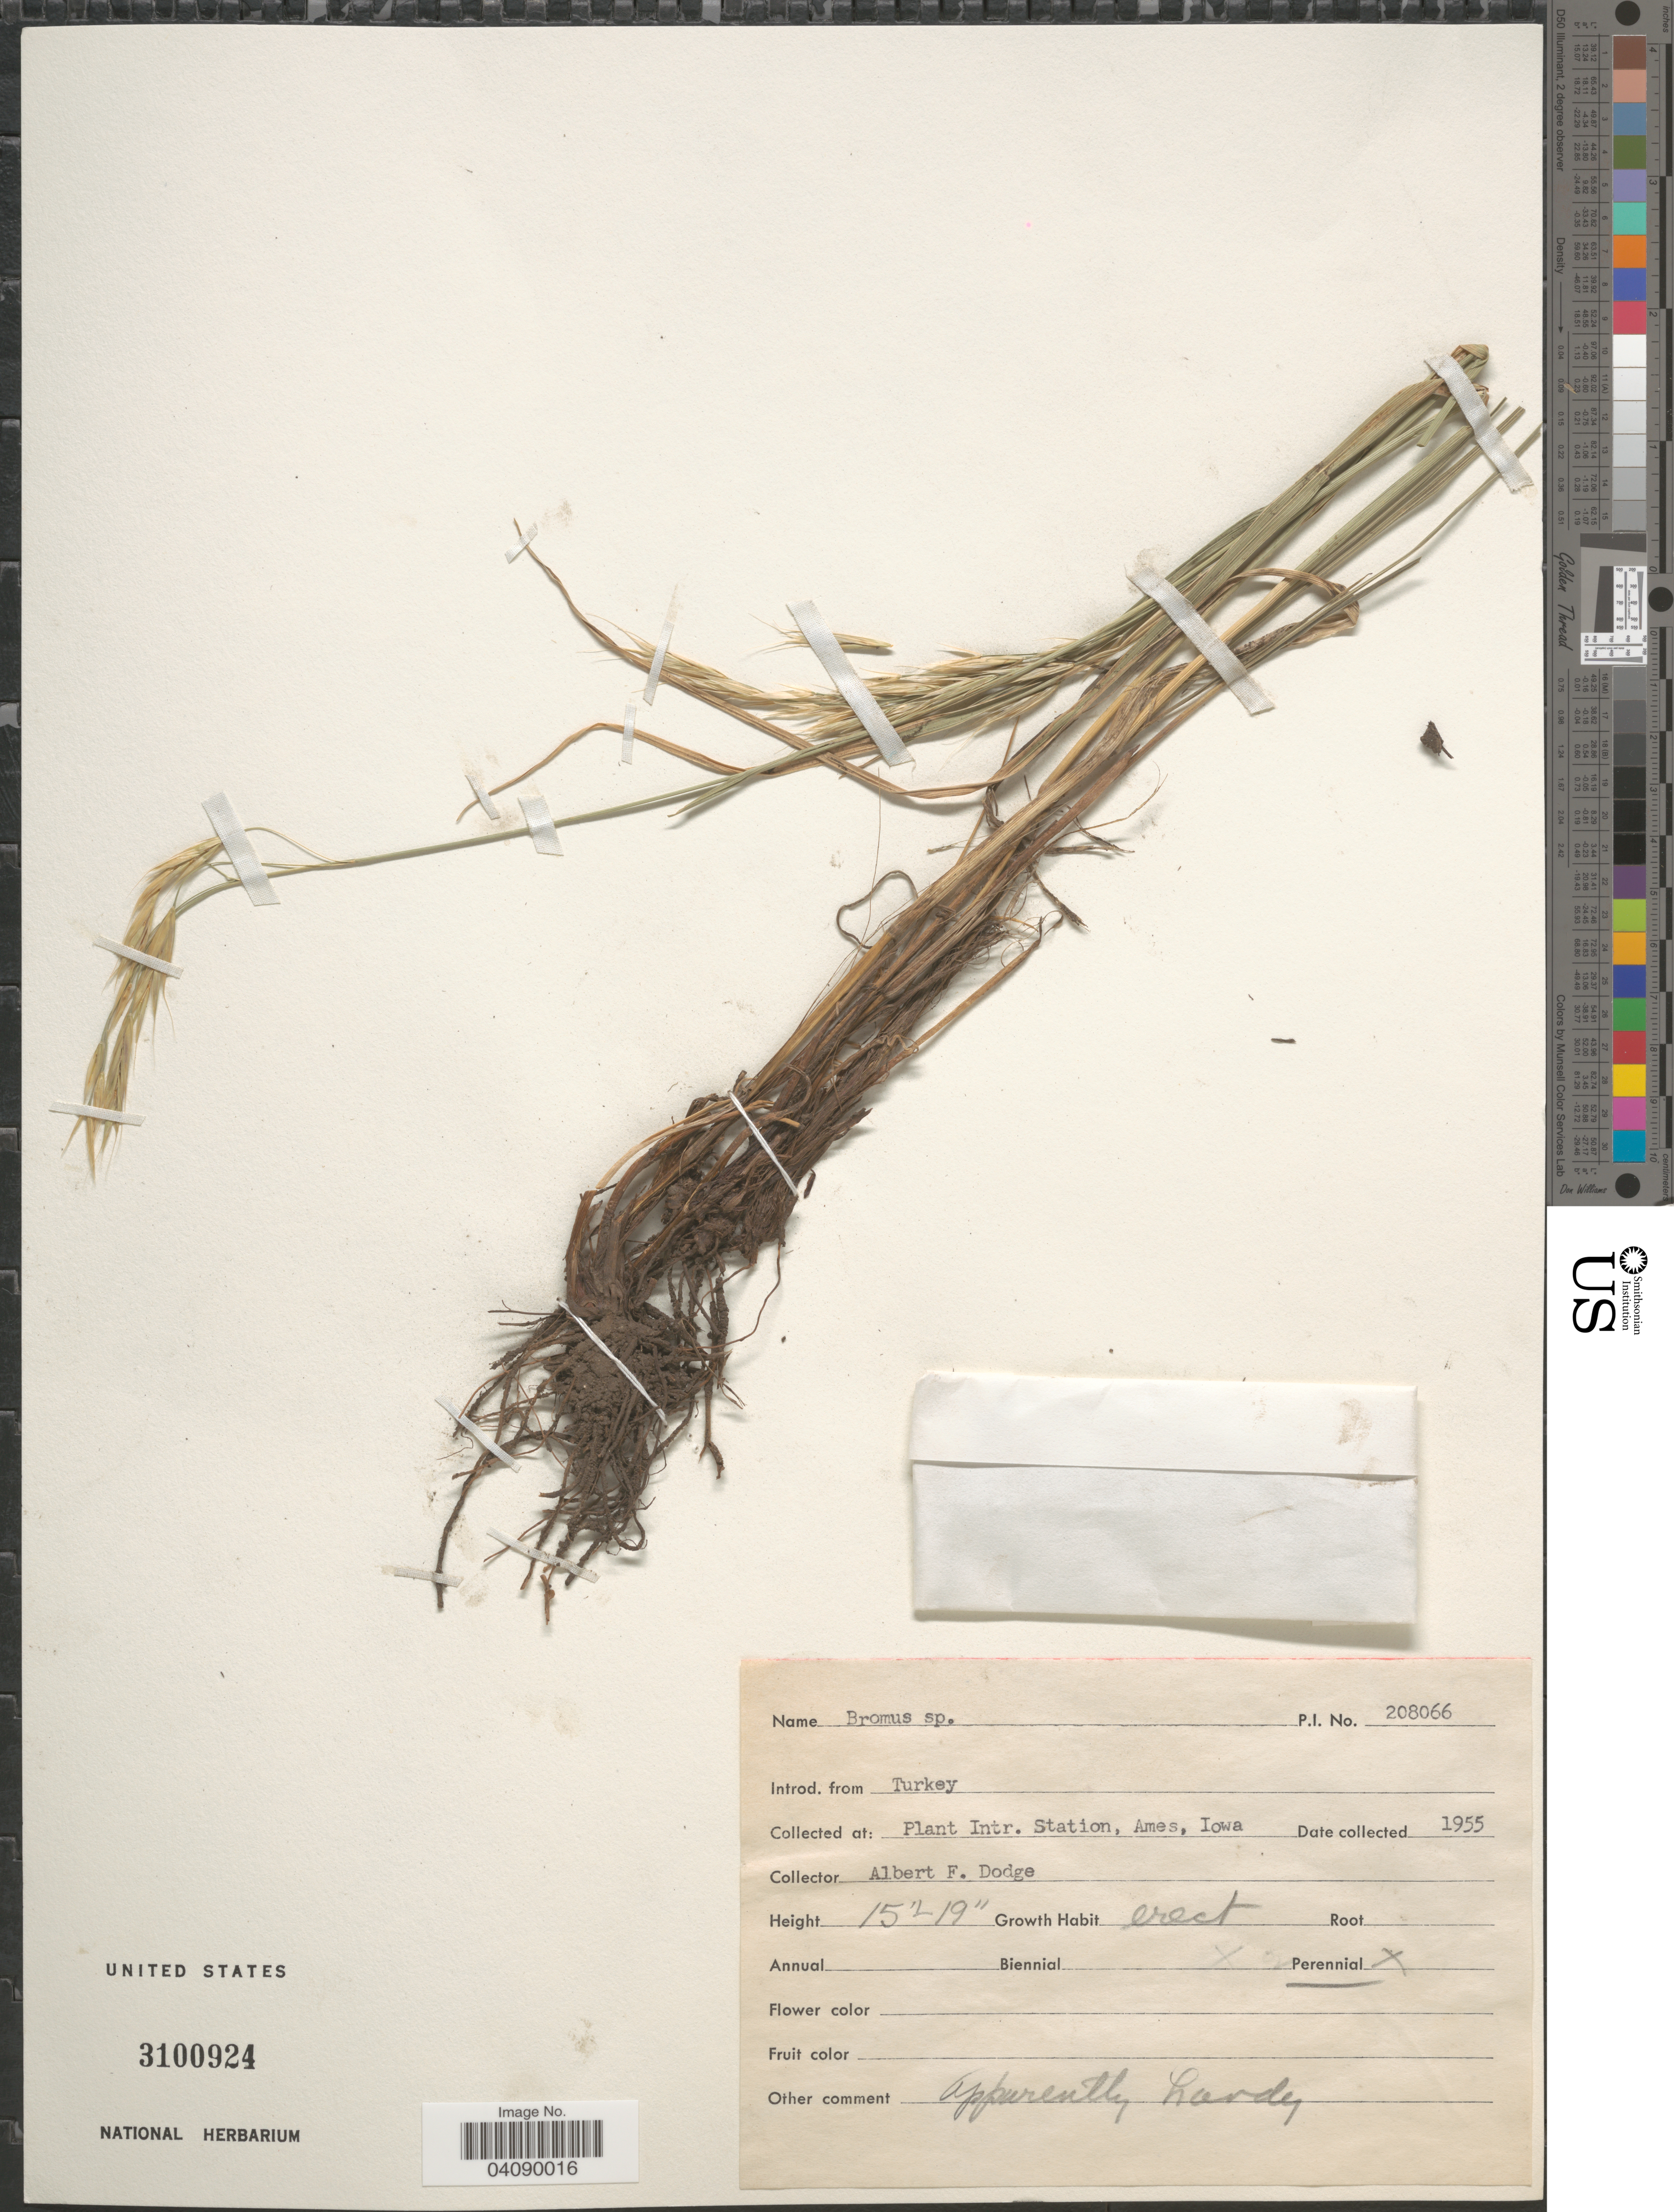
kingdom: Plantae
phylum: Tracheophyta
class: Liliopsida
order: Poales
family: Poaceae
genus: Bromus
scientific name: Bromus sp.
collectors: A. Dodge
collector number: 208066?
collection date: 1955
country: United States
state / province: Iowa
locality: Plant Intr. Station, Ames.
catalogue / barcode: US 3100924